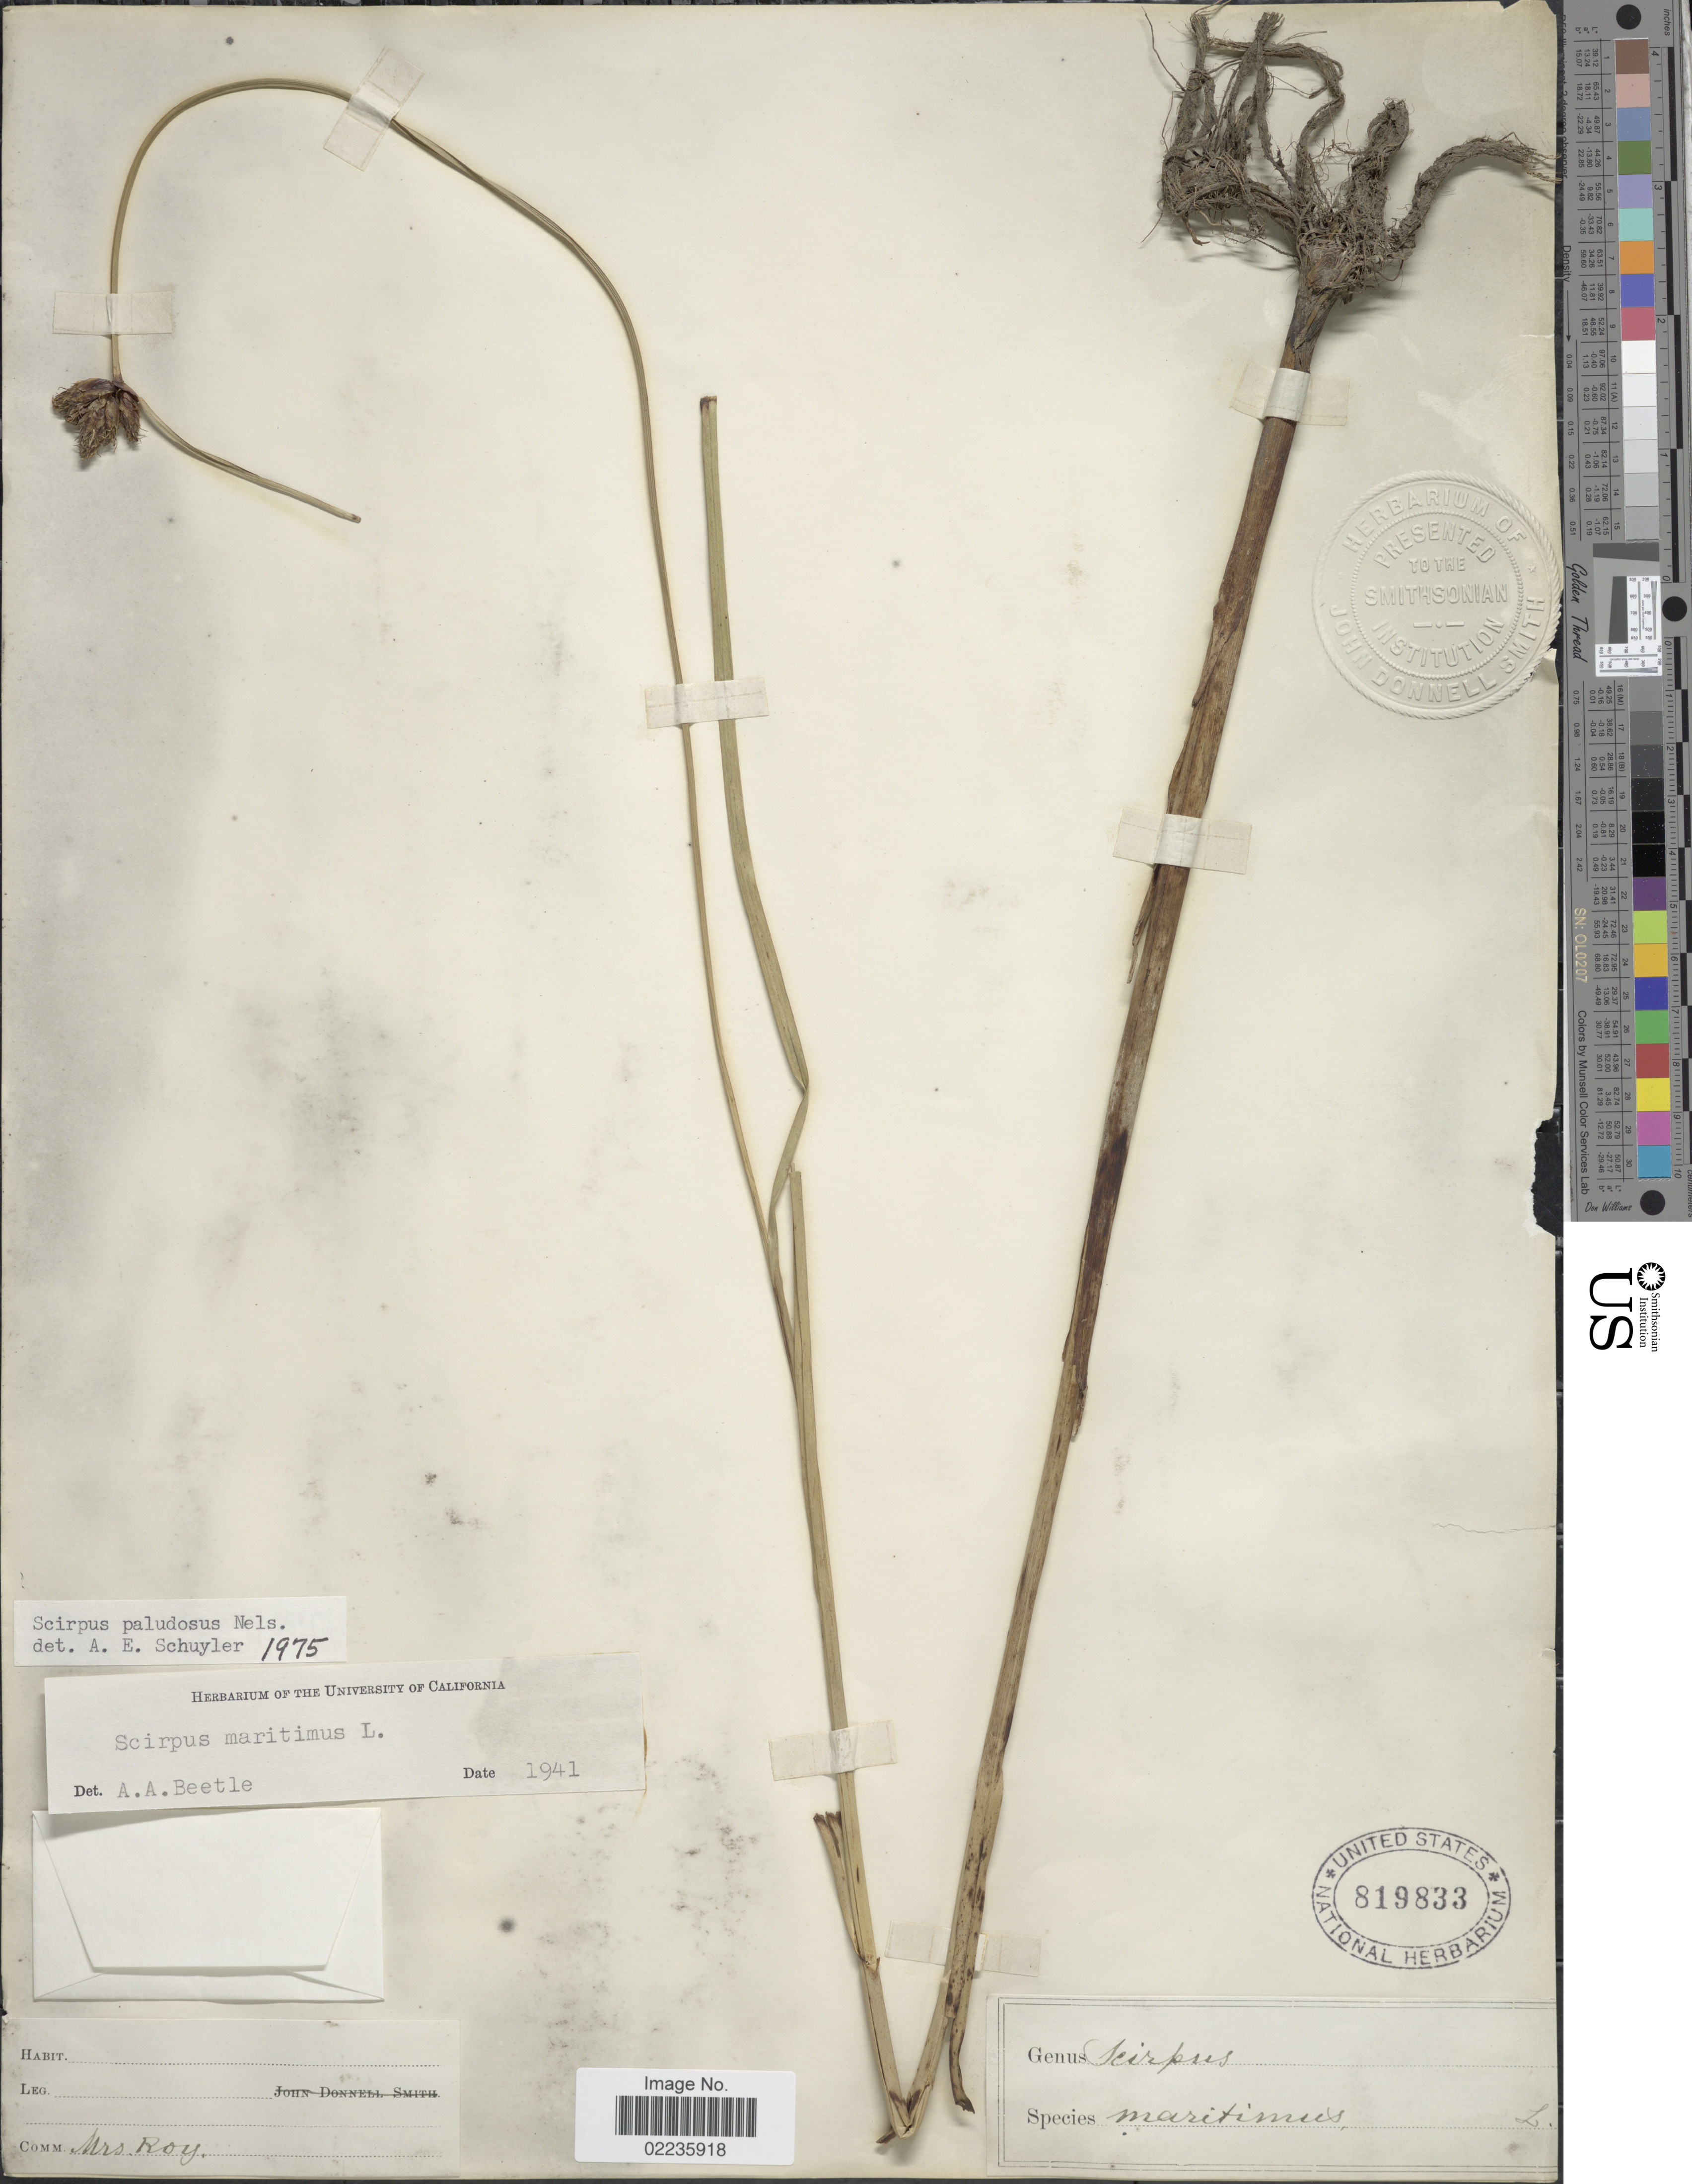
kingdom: Plantae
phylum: Tracheophyta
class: Liliopsida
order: Poales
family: Cyperaceae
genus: Bolboschoenus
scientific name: Bolboschoenus maritimus subsp. paludosus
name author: (A. Nelson) T. Koyama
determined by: Strong, M. T., (US), Smithsonian Institution - National Museum of Natural History (UNITED STATES)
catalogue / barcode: US 819833